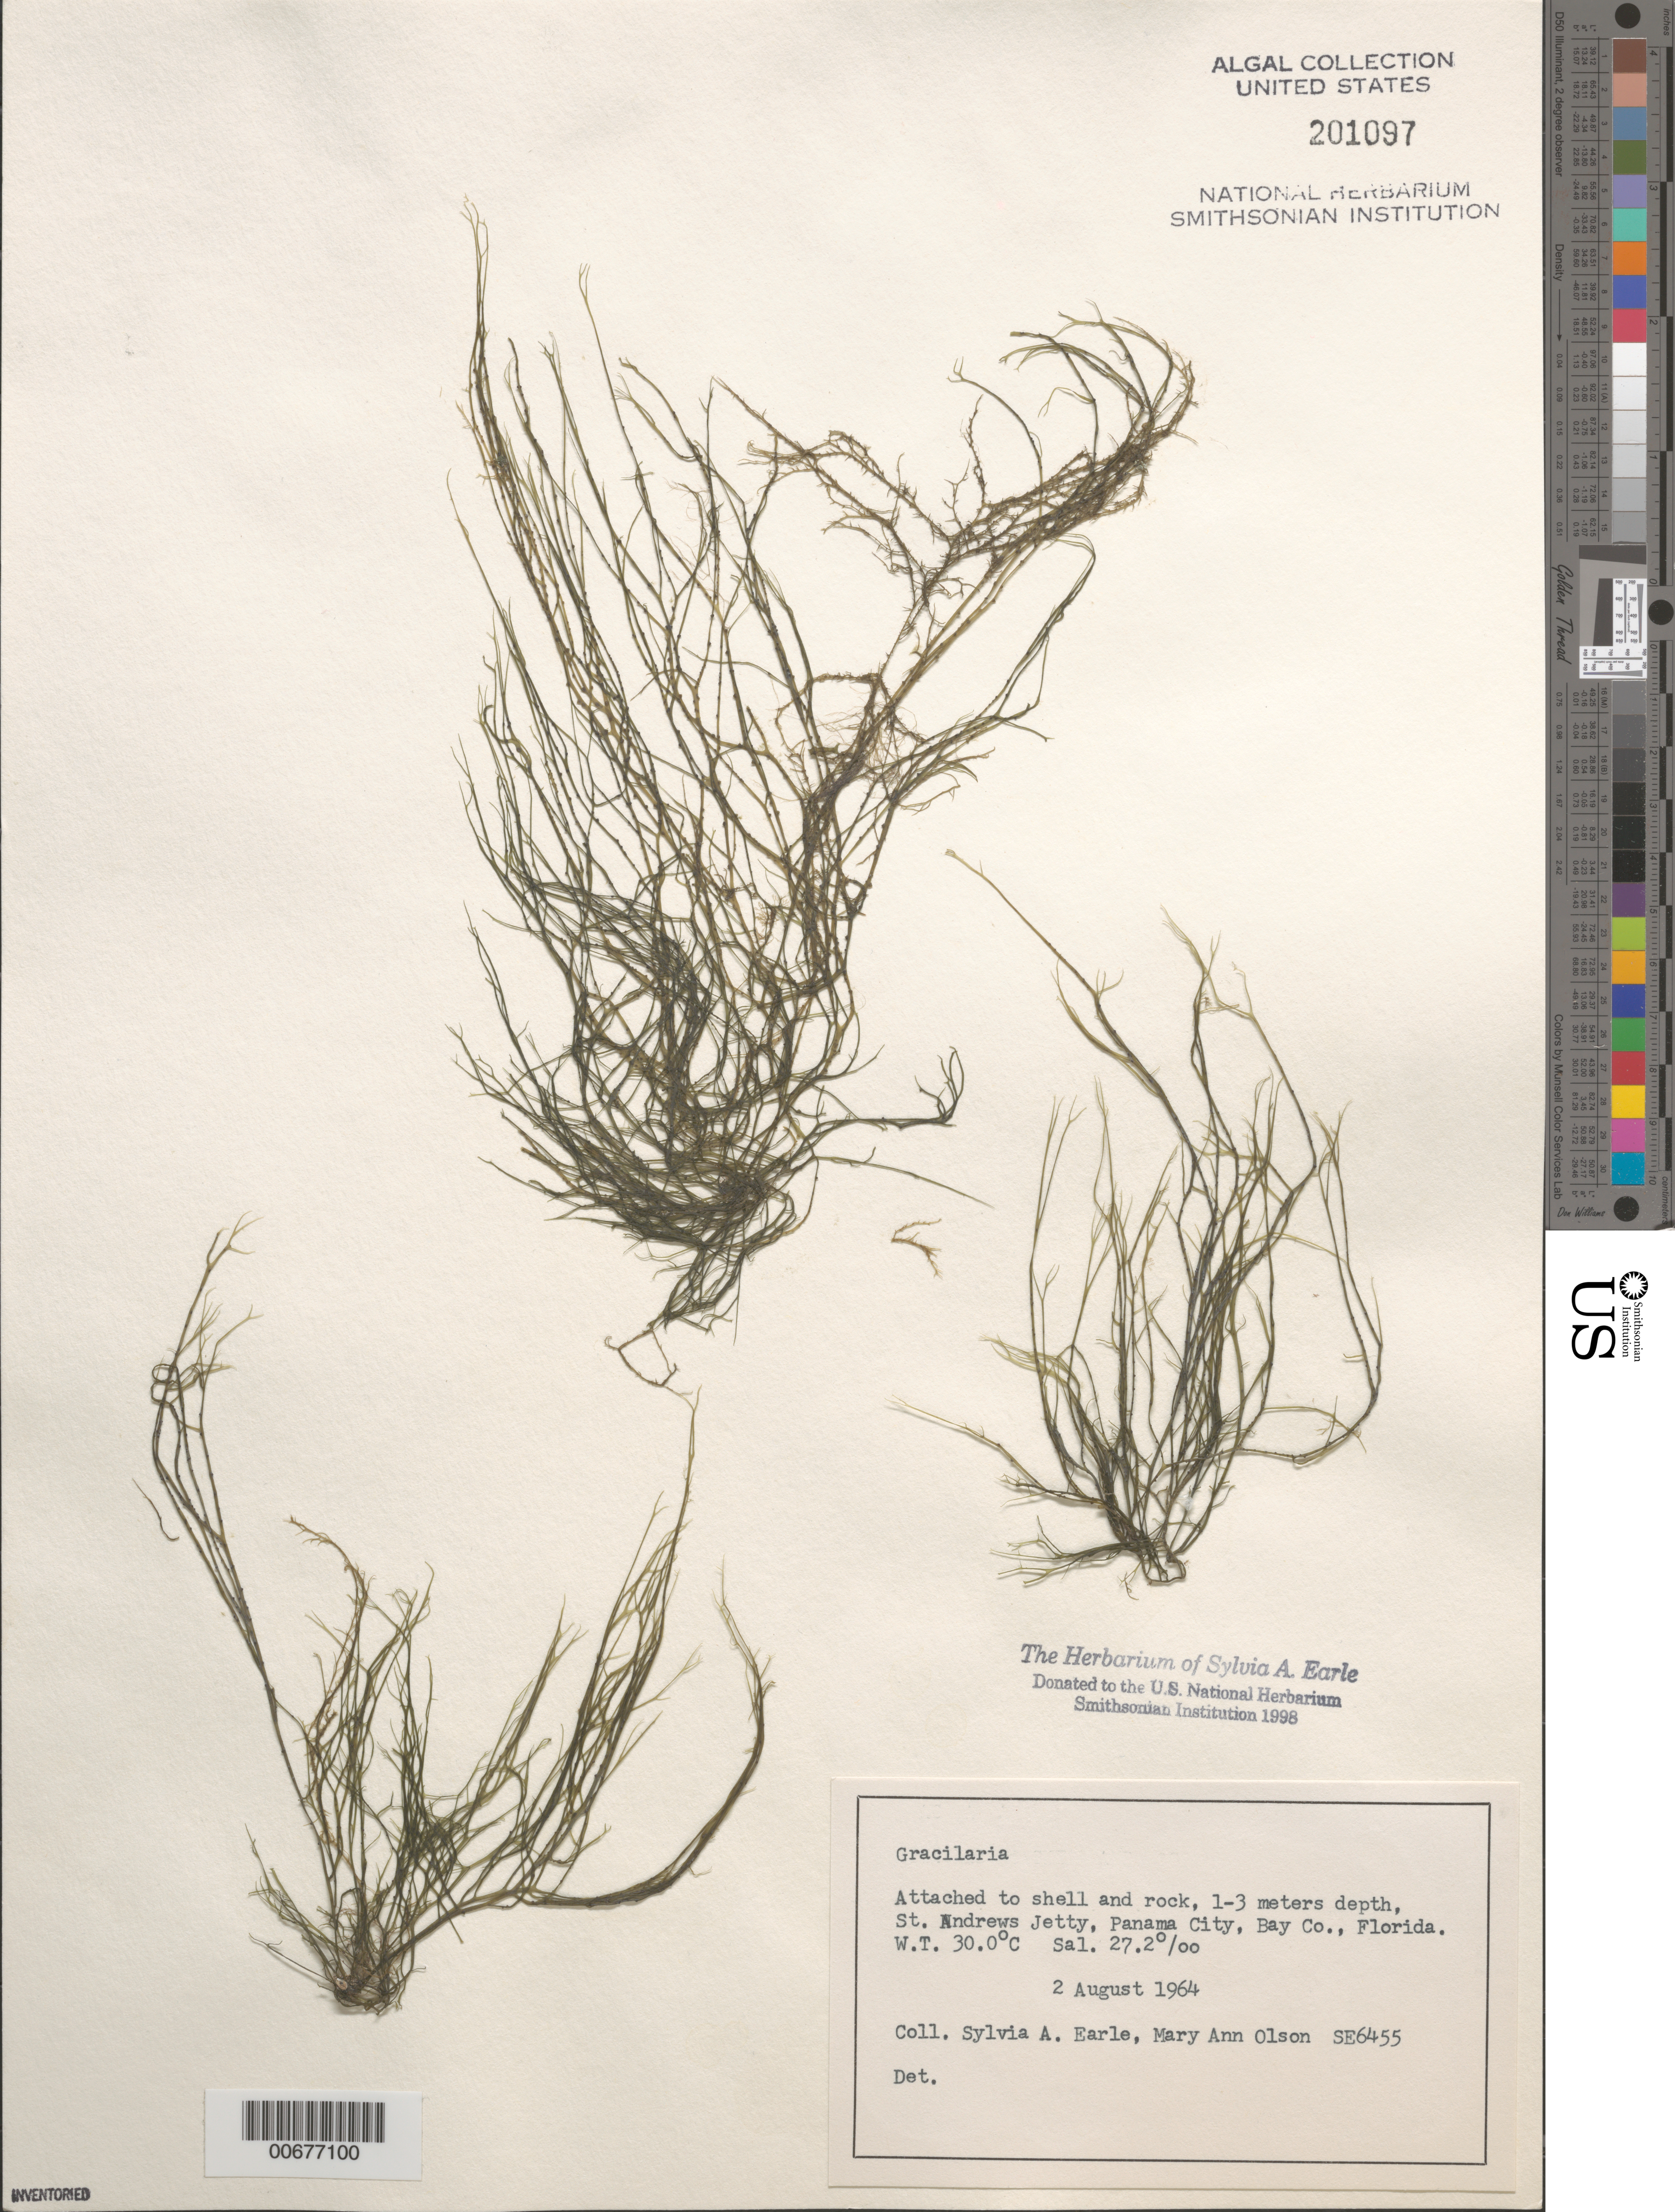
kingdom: Plantae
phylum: Rhodophyta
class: Florideophyceae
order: Gracilariales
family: Gracilariaceae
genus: Gracilaria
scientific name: Gracilaria sp.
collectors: S. A. Earle & M. Olson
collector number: SE 6455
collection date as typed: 02 Aug 1964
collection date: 1964-08-02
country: United States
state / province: Florida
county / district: Bay County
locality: St. Andrews Jetty, Panama City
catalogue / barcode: US 201097